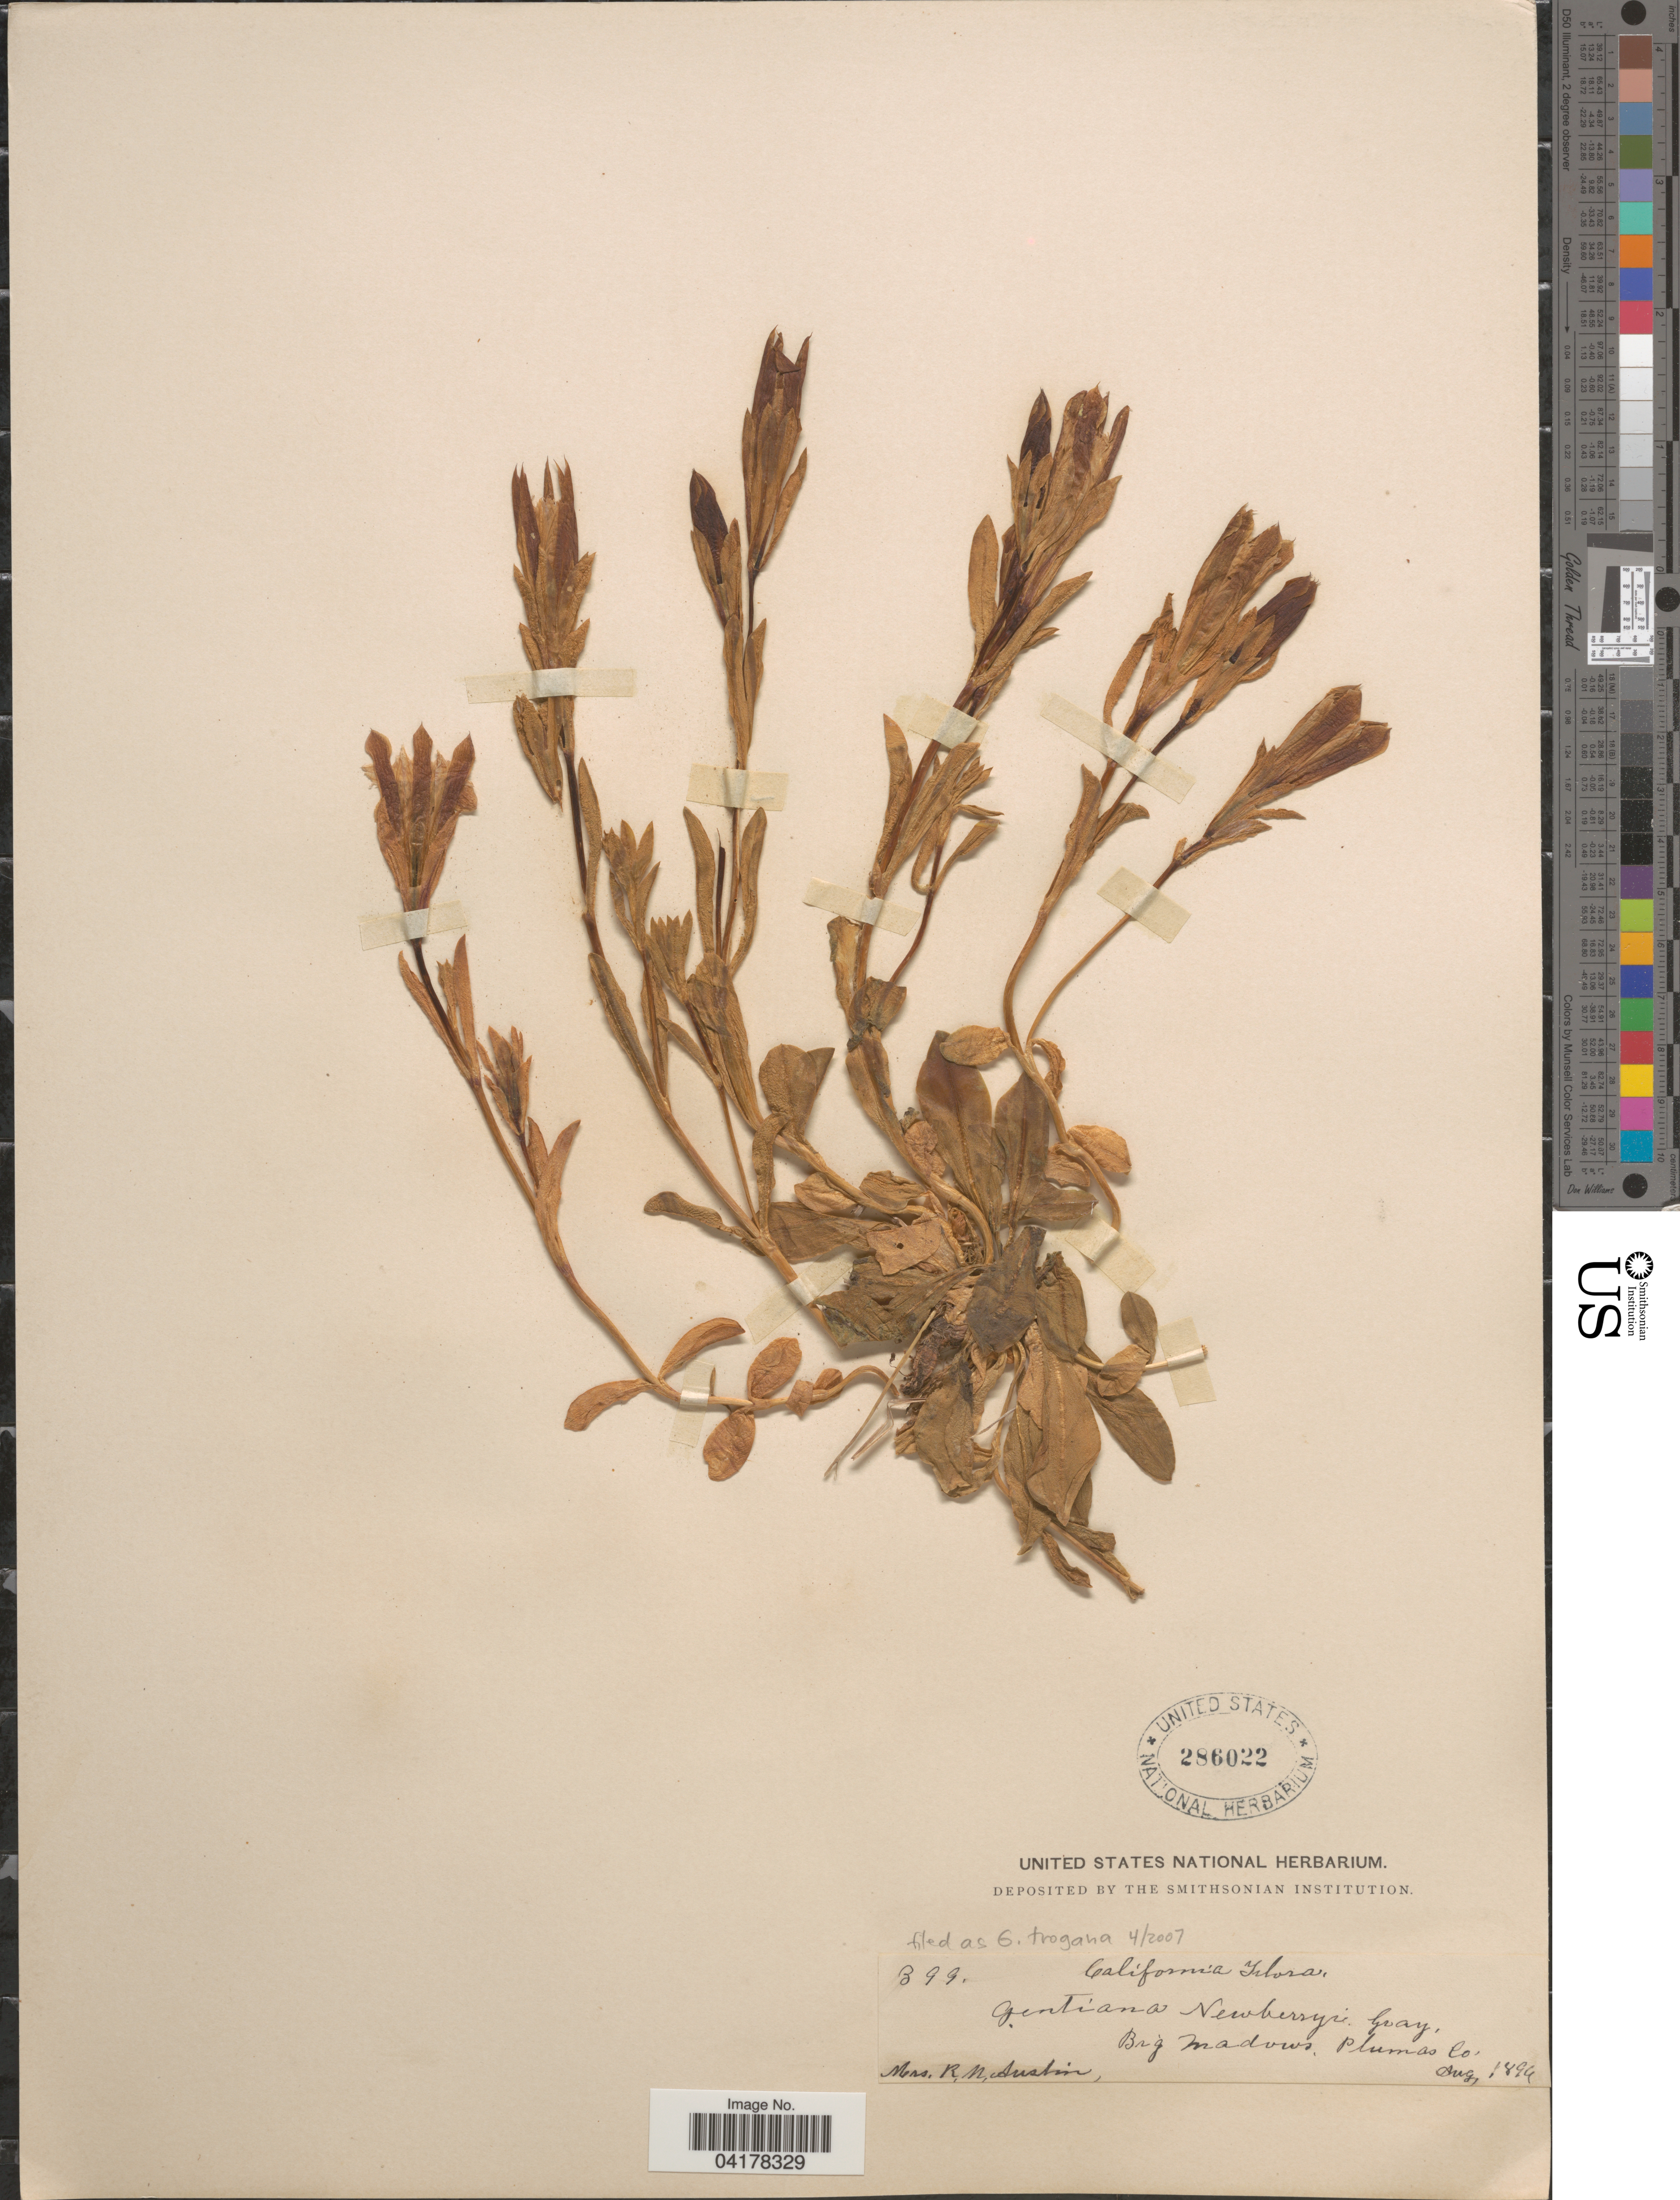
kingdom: Plantae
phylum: Tracheophyta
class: Magnoliopsida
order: Gentianales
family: Gentianaceae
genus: Gentiana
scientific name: Gentiana newberryi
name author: A. Gray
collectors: R. Austin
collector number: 399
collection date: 1896-08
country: United States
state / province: California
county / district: Plumas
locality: Big Madows, Plumas Co.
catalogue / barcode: US 286022